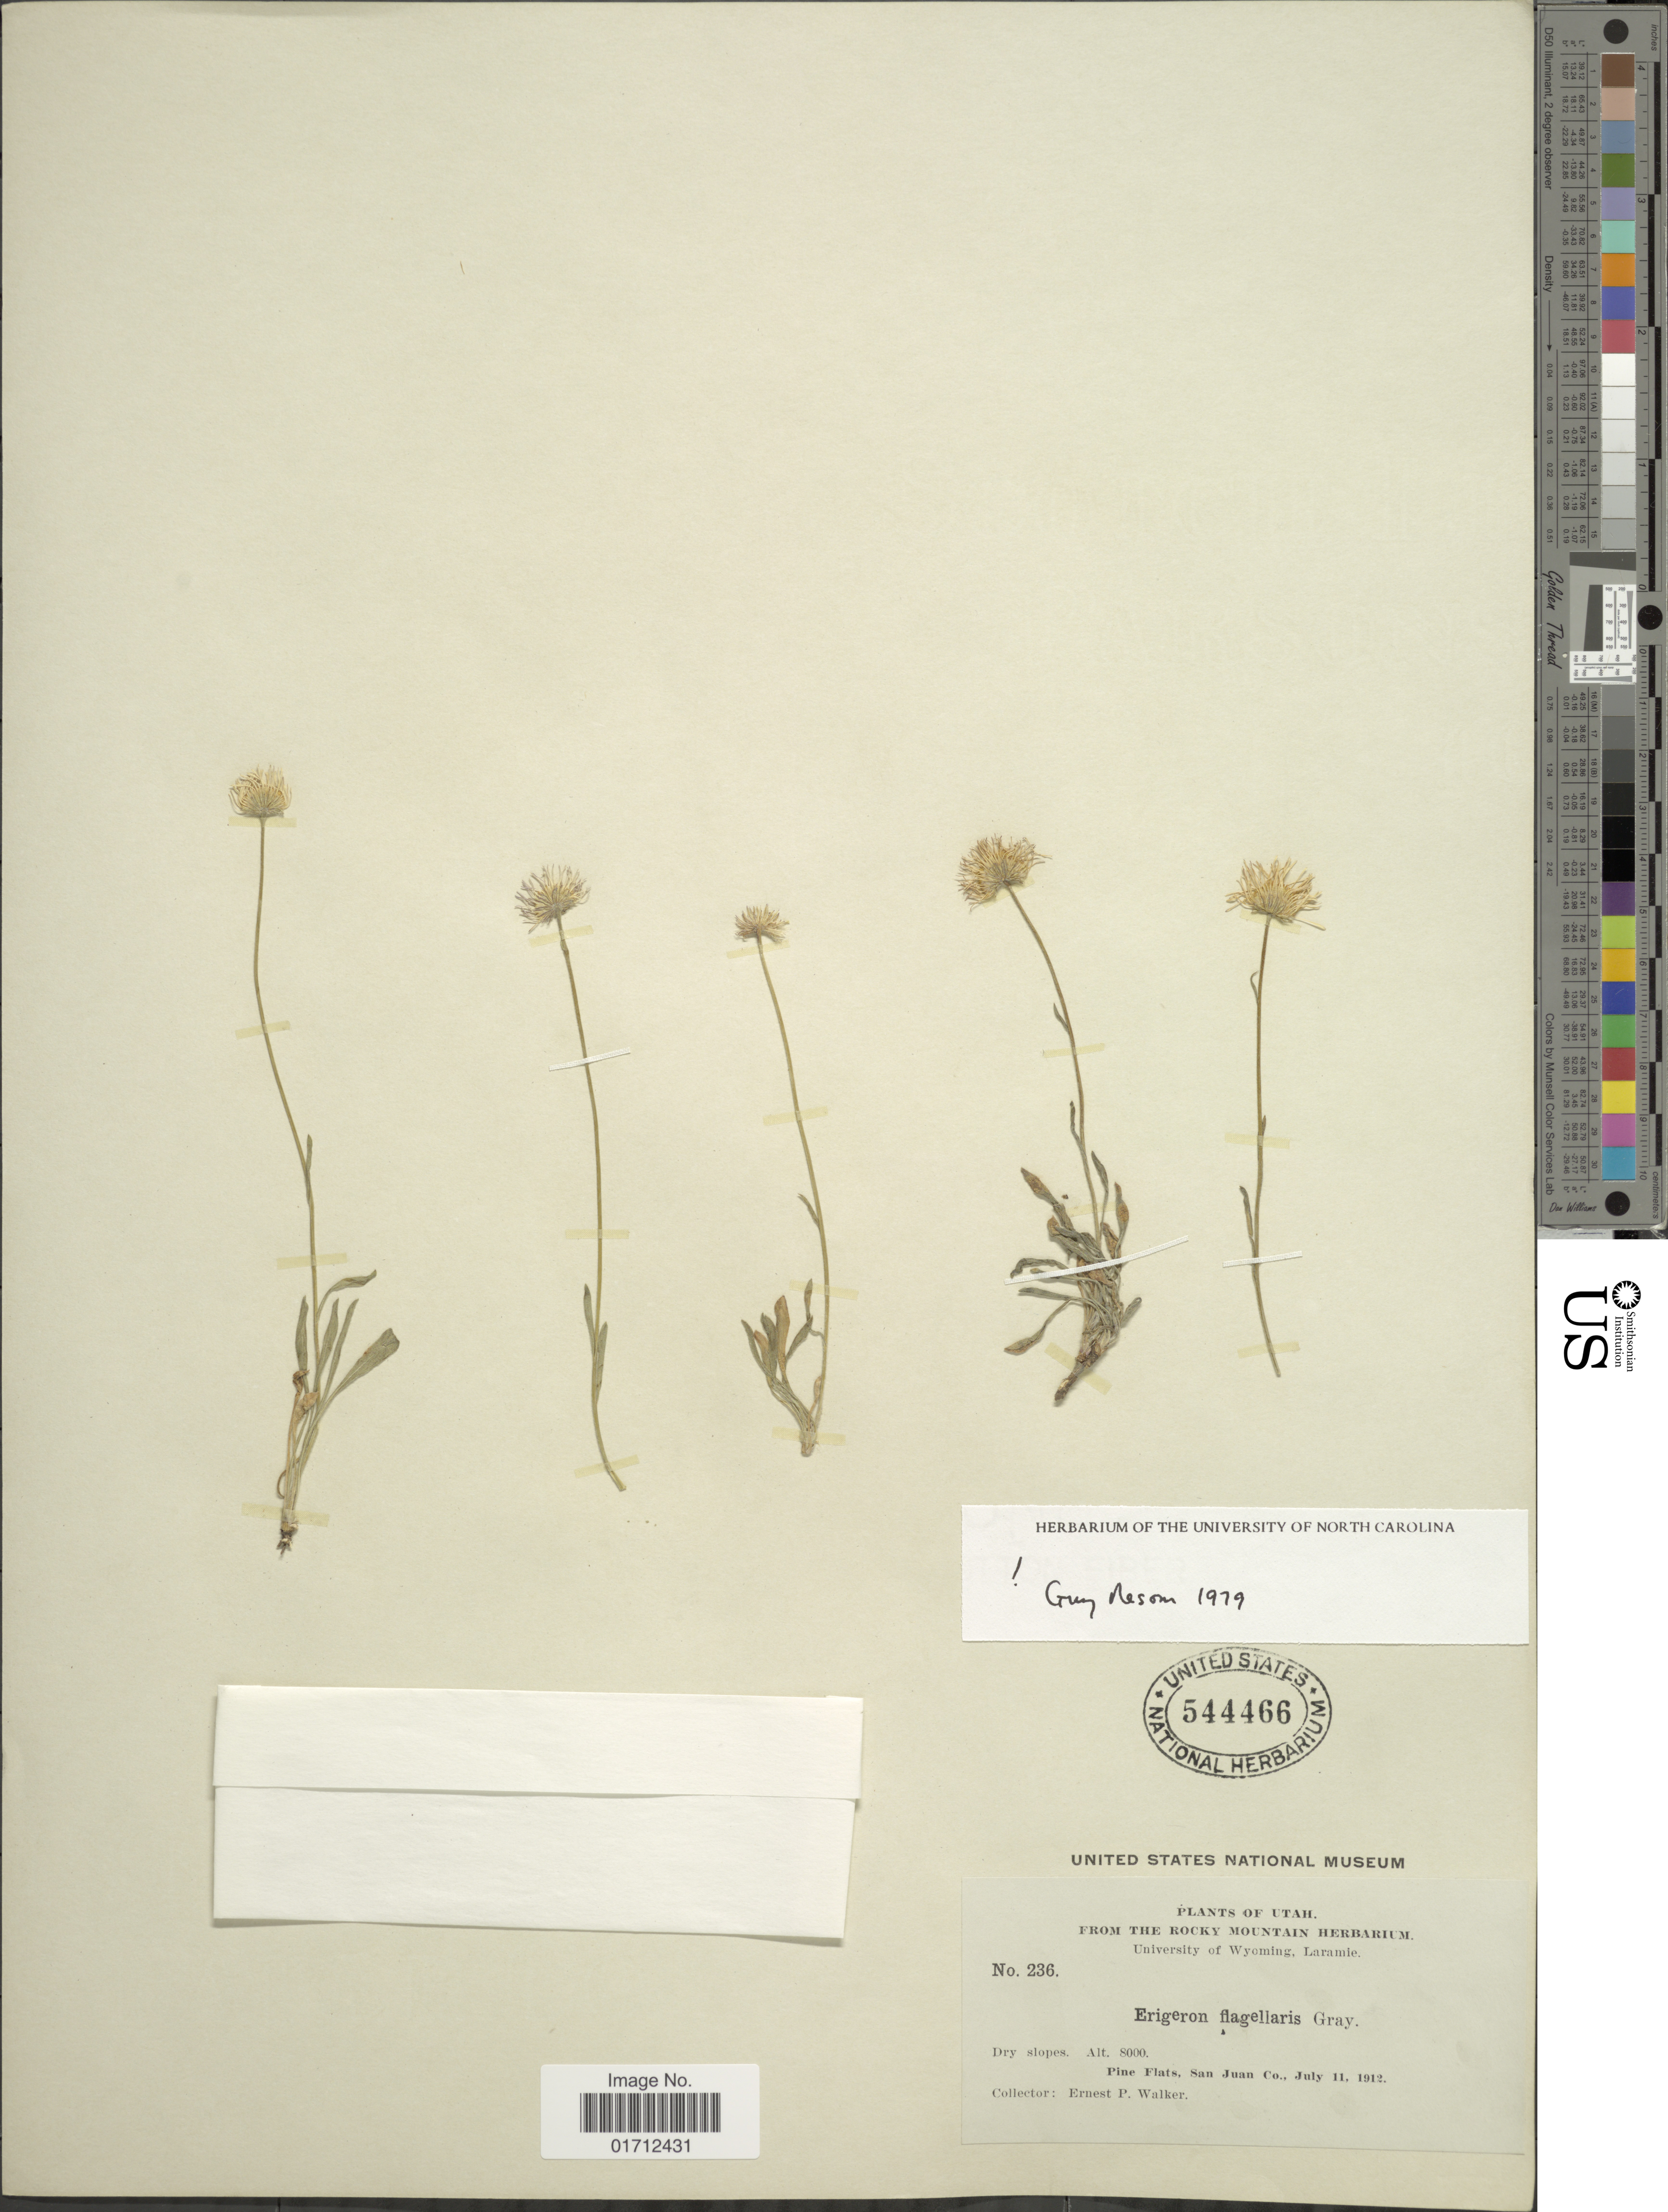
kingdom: Plantae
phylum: Tracheophyta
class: Magnoliopsida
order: Asterales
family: Asteraceae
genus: Erigeron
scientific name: Erigeron flagellaris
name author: A. Gray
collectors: E. P. Walker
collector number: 236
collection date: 1912-07-11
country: United States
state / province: Utah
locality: Pine Flats, San Juan Co.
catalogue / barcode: US 544466